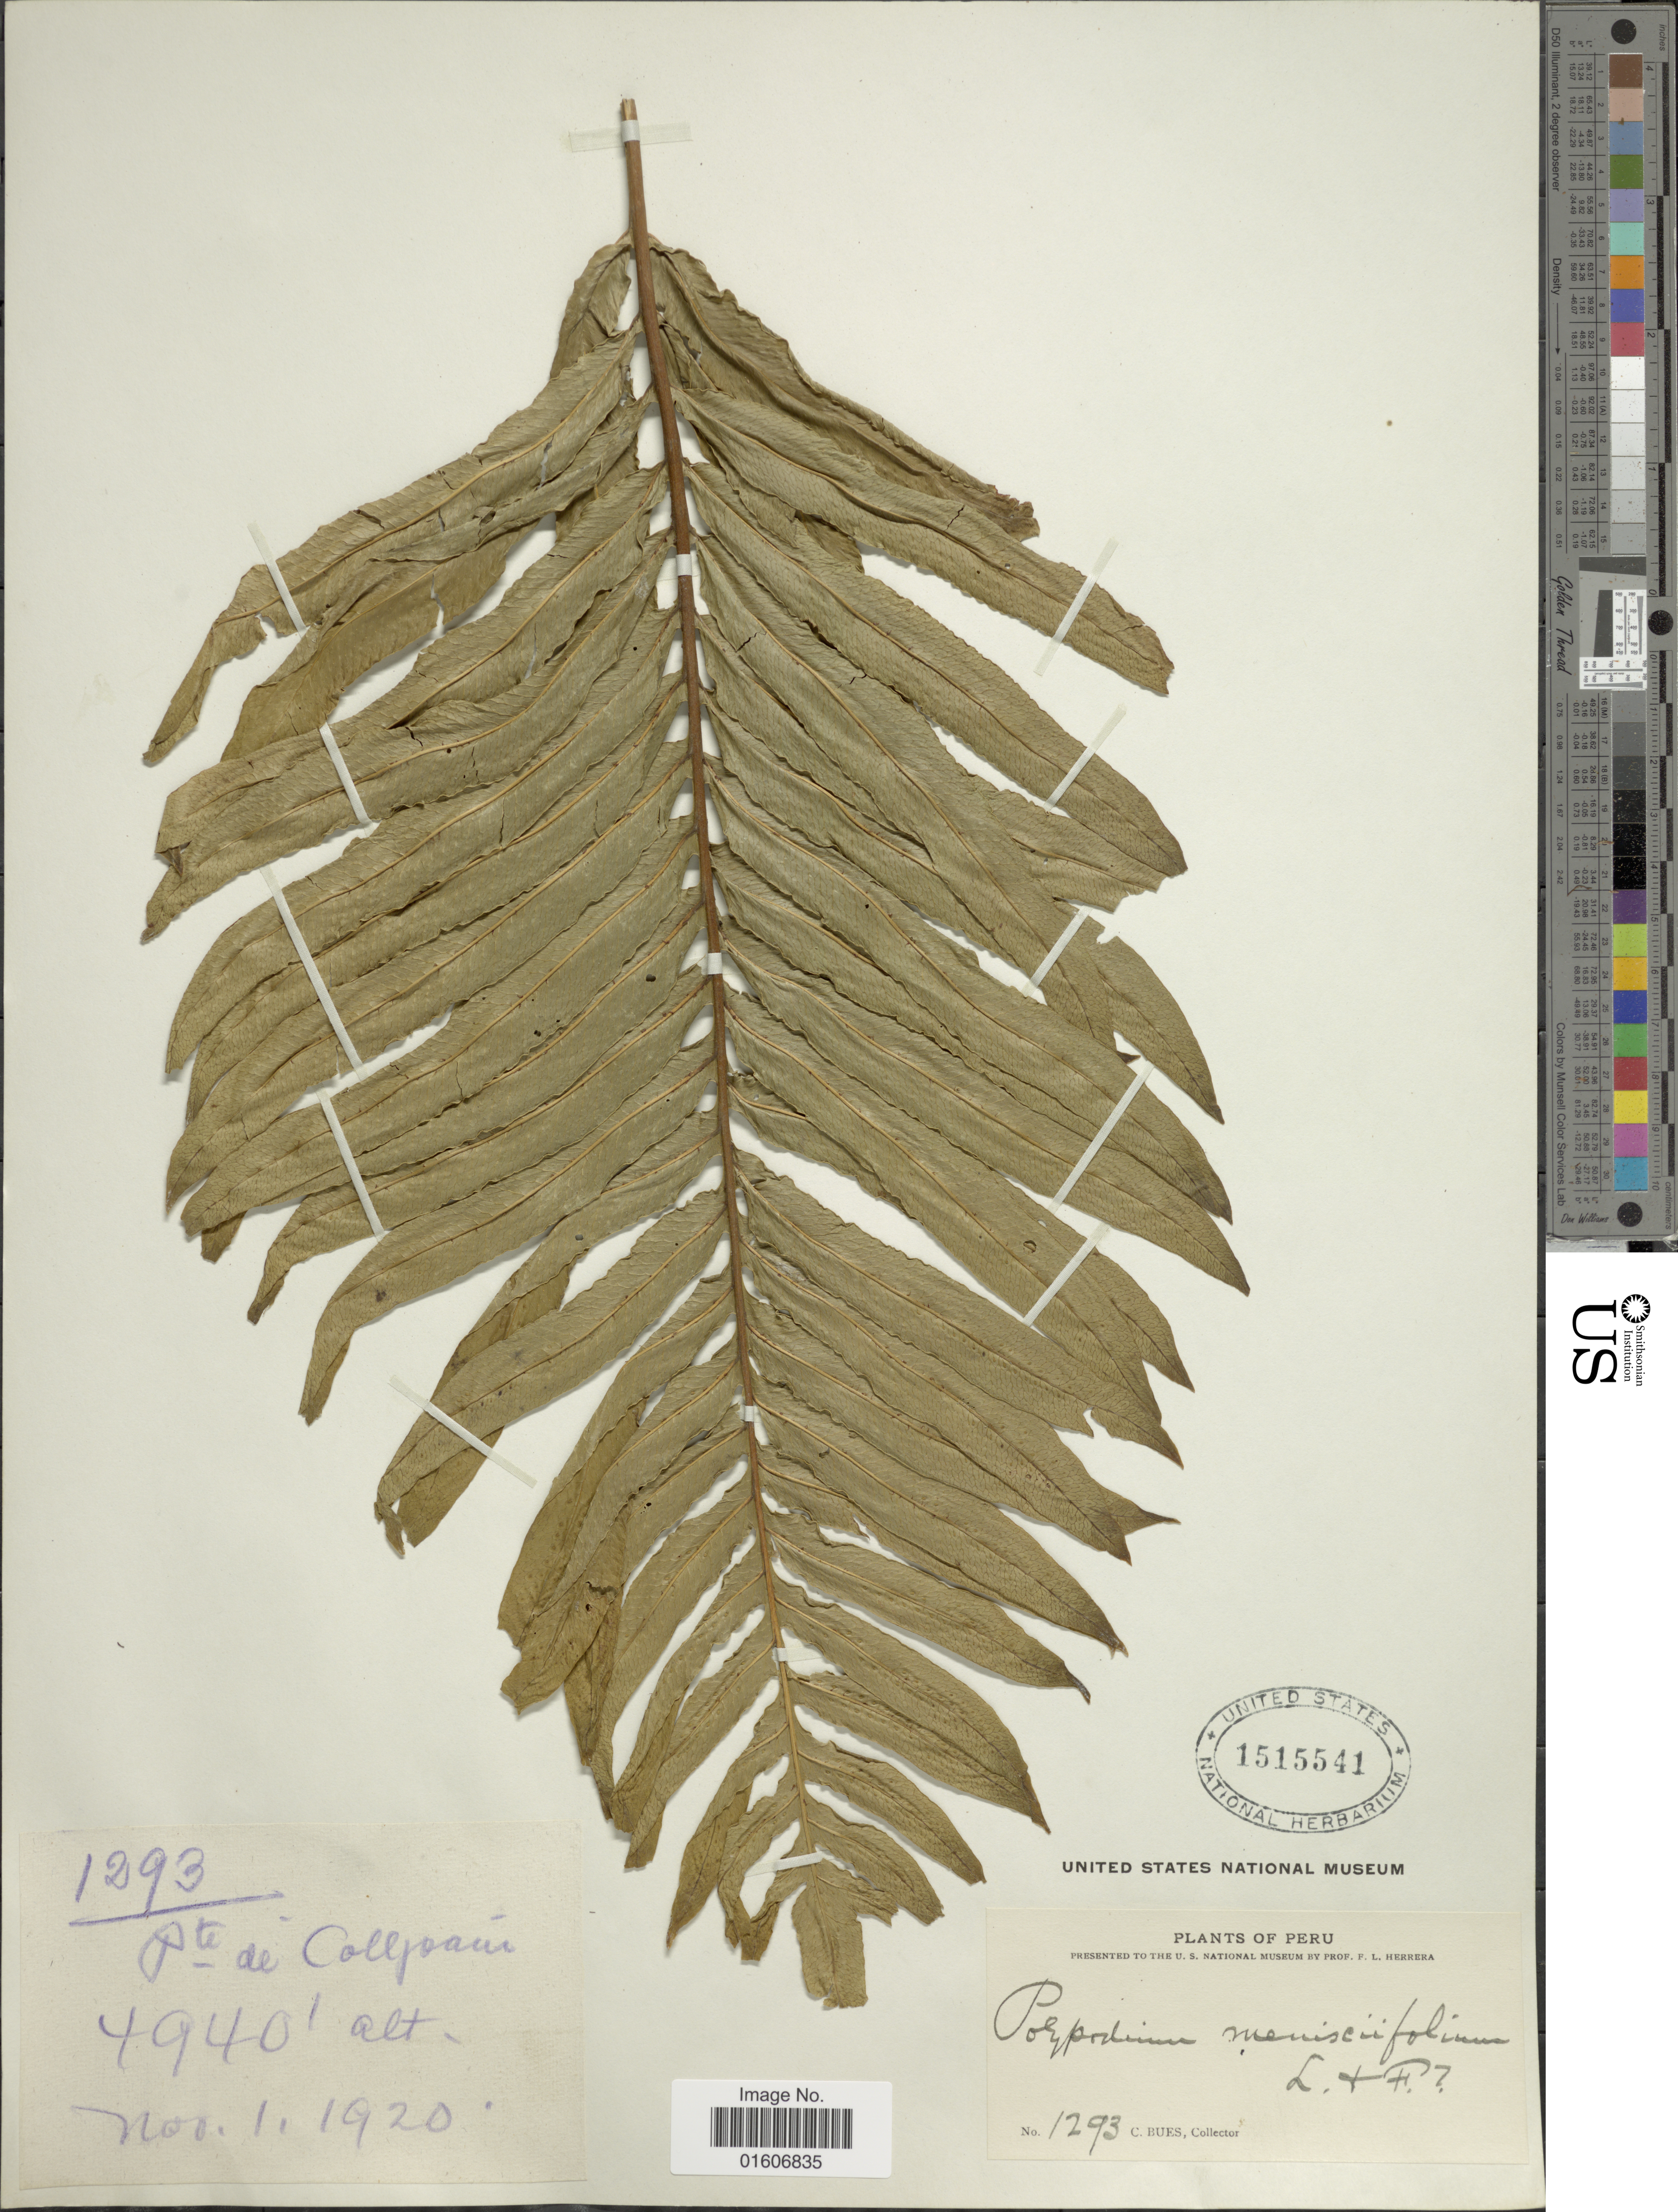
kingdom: Plantae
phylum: Tracheophyta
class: Polypodiopsida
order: Polypodiales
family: Polypodiaceae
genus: Serpocaulon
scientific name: Serpocaulon meniscifolium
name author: (Langsd. & Fisch.) A.R. Sm.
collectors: C. Bues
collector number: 1293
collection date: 1920-11-01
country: Peru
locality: Pte de Collpaui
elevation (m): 1506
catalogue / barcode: US 1515541